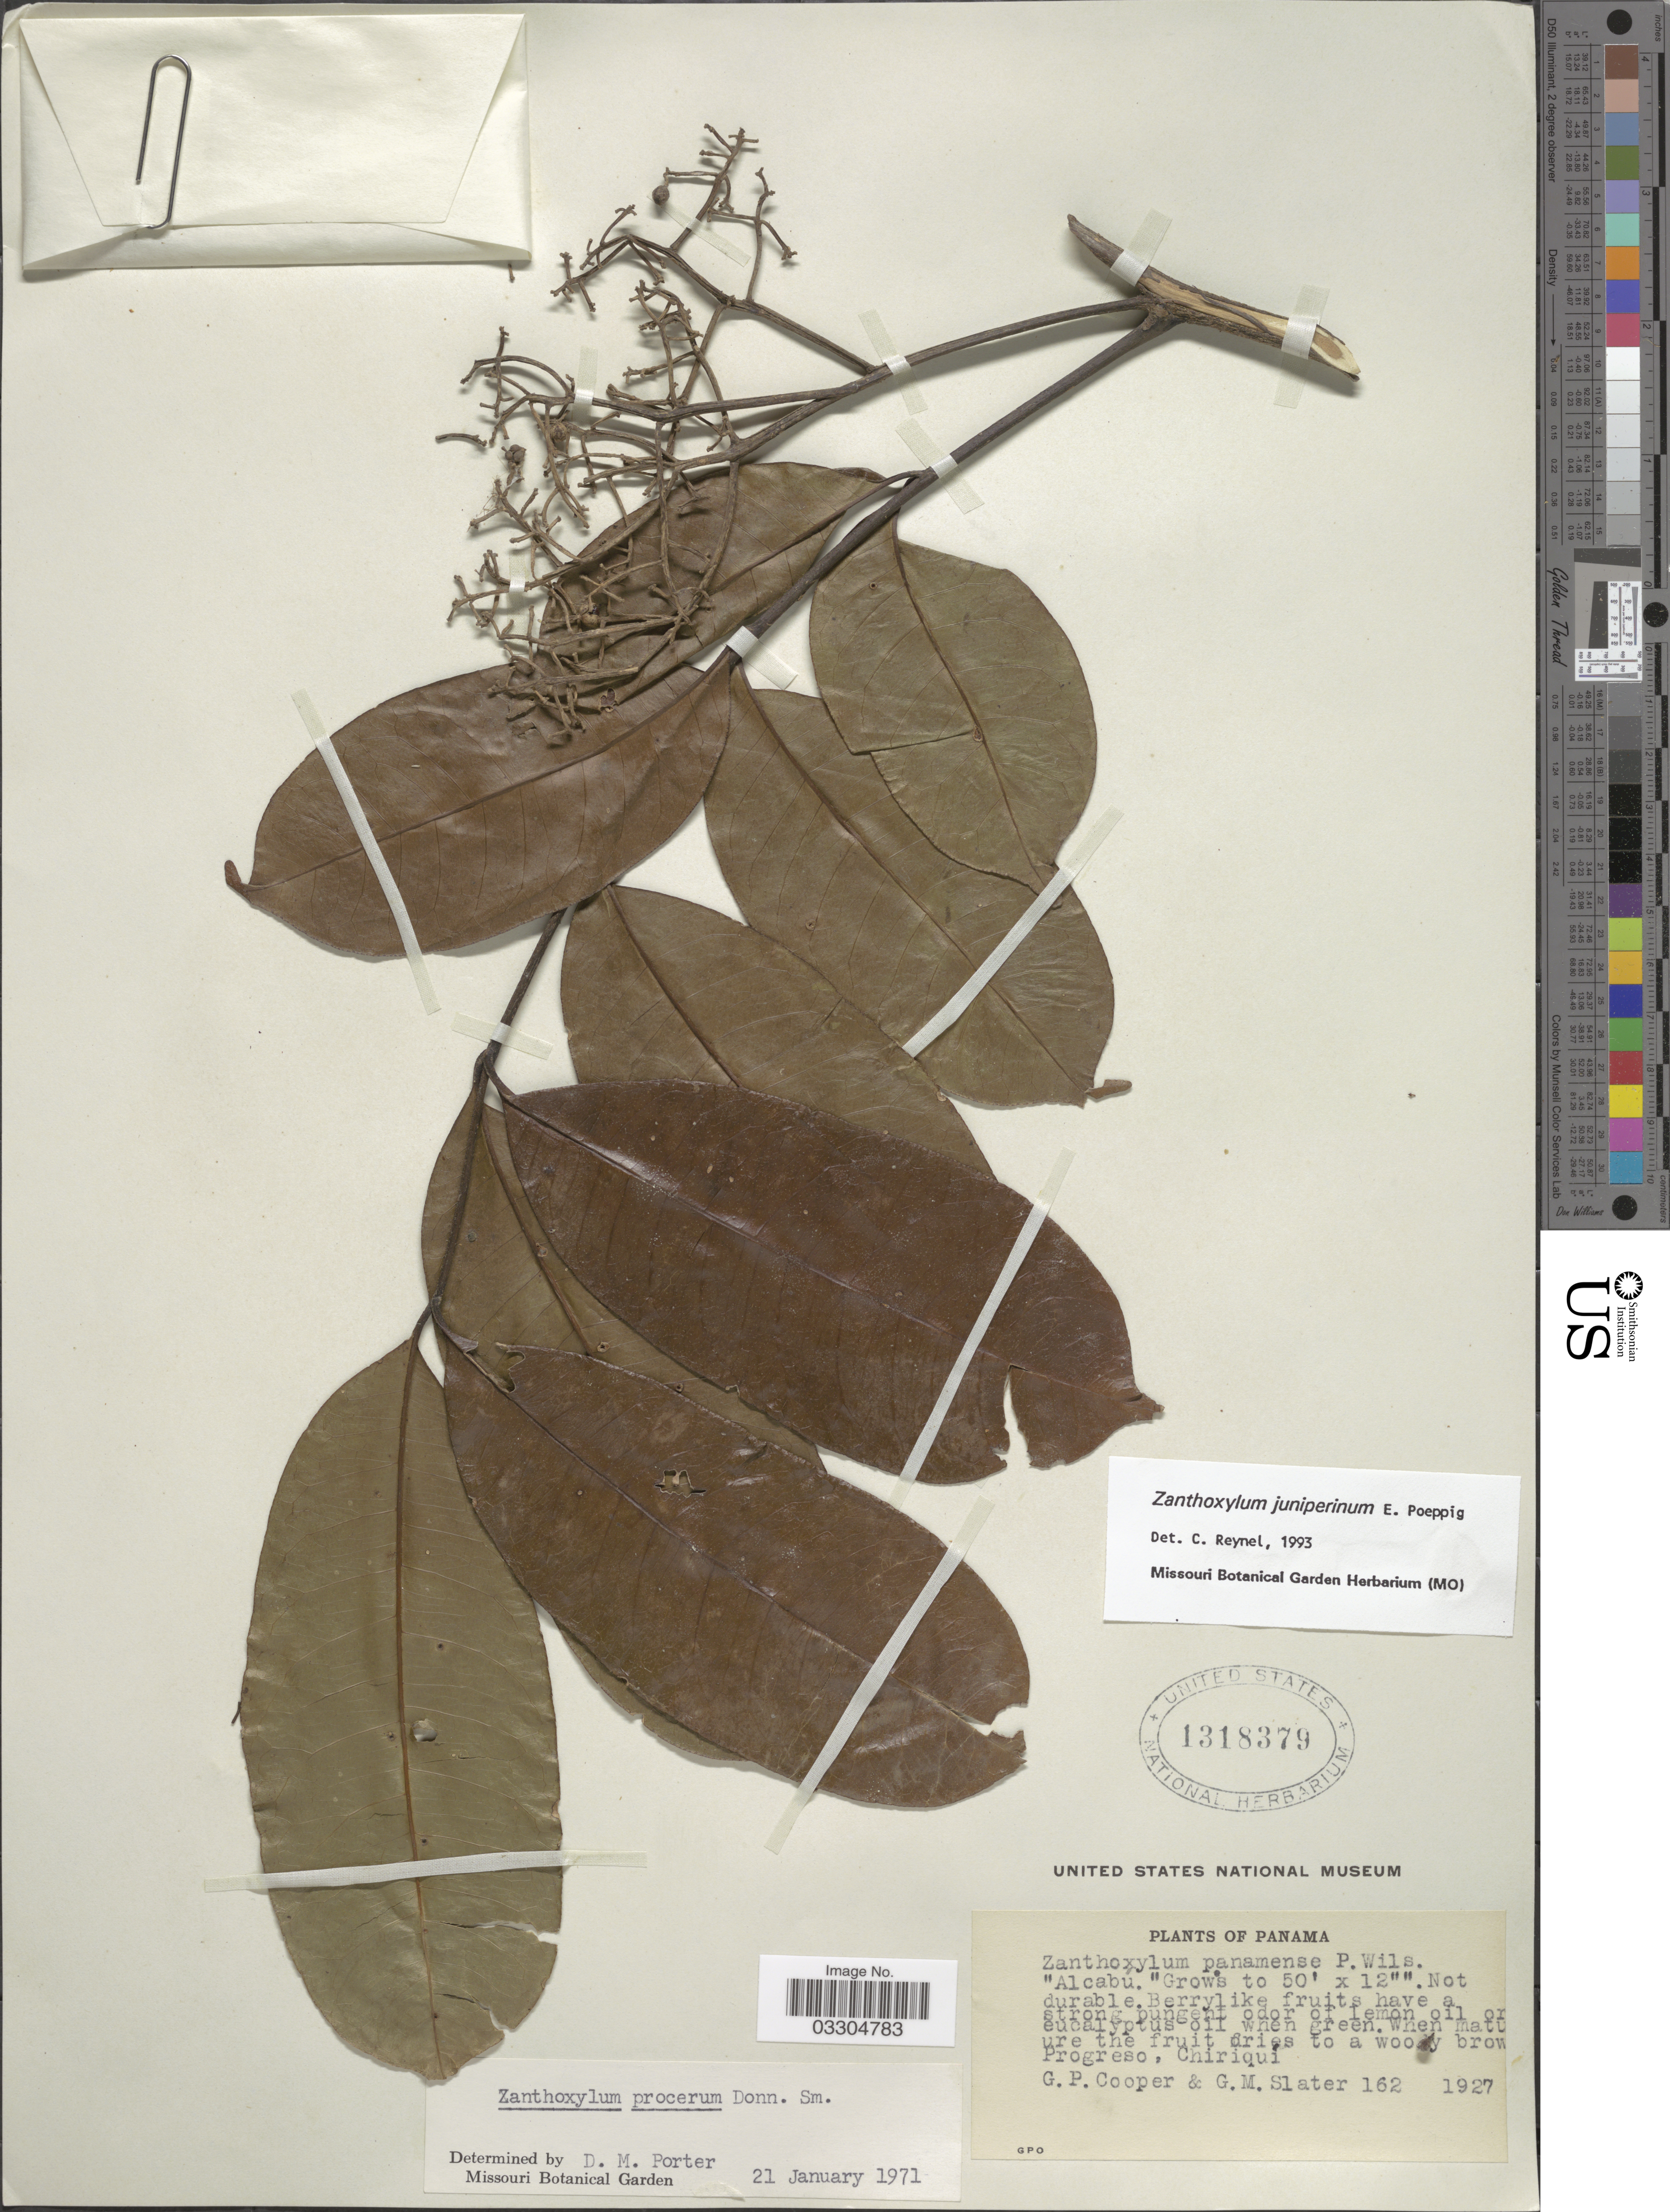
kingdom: Plantae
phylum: Tracheophyta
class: Magnoliopsida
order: Sapindales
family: Rutaceae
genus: Zanthoxylum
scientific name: Zanthoxylum procerum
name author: Donn. Sm.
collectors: G. Cooper & G. Slater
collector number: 162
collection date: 1927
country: Panama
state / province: Chiriqui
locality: Progreso.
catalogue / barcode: US 1318379